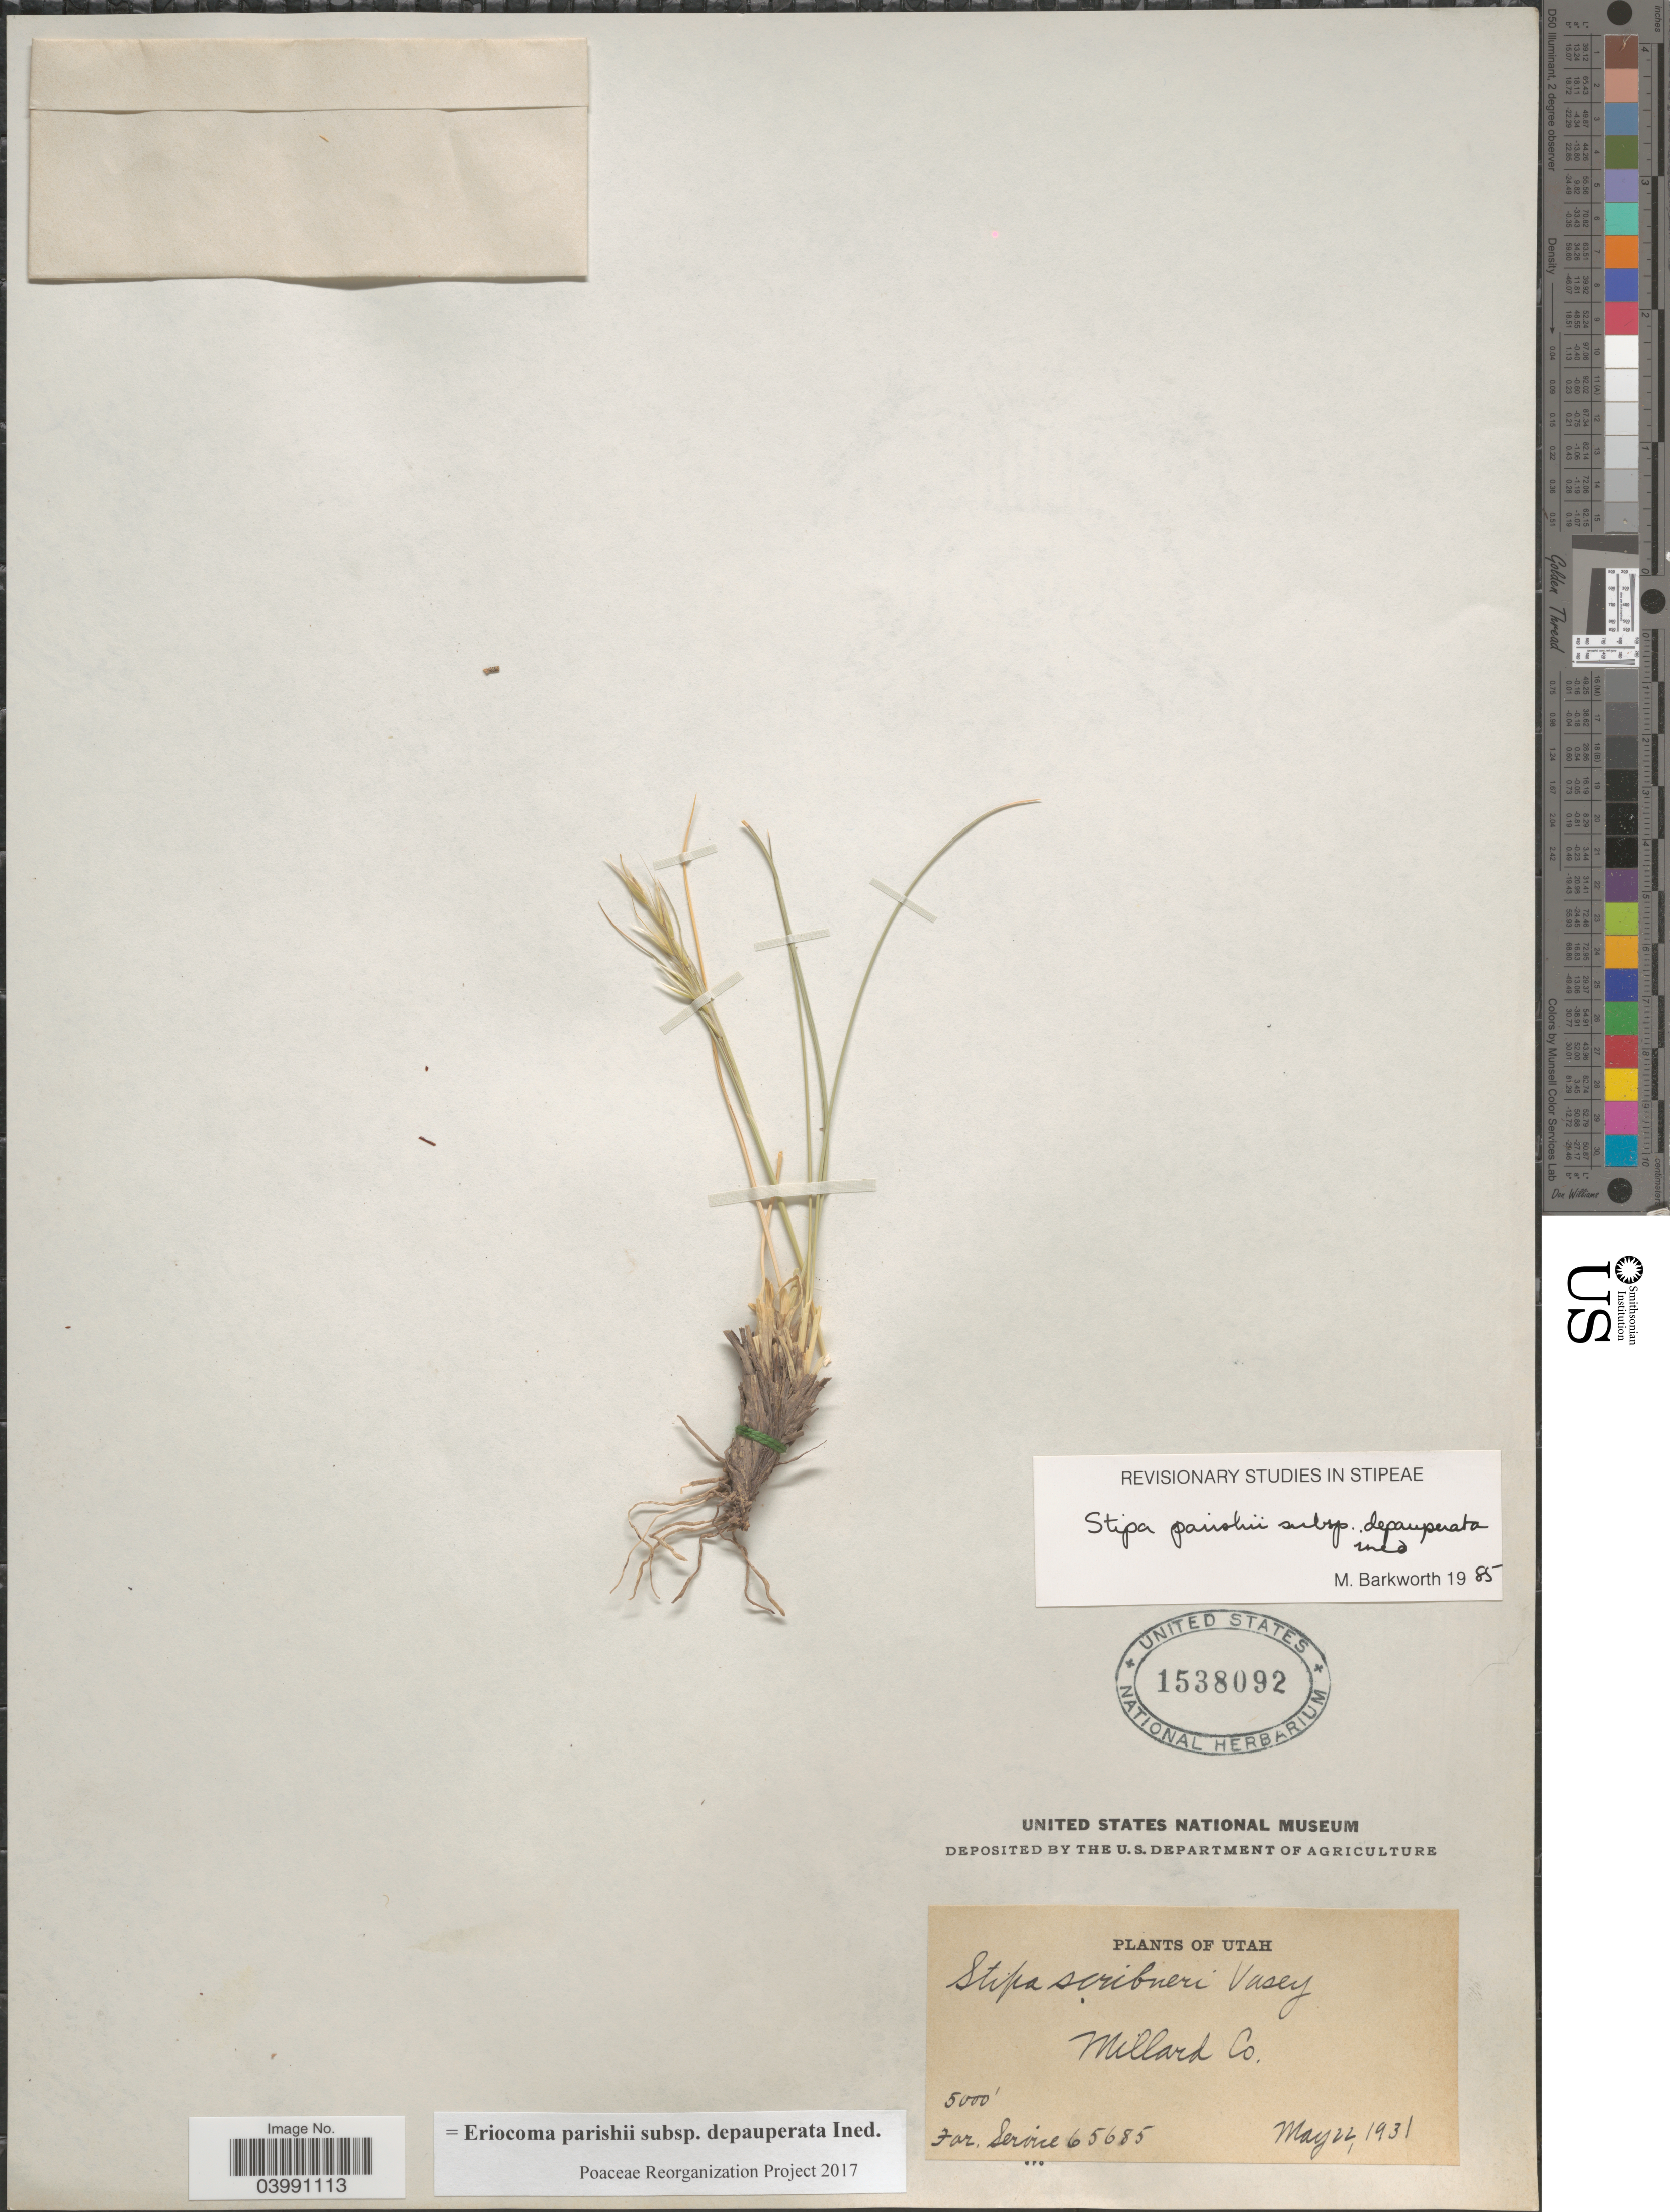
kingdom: Plantae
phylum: Tracheophyta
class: Liliopsida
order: Poales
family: Poaceae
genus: Eriocoma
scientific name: Eriocoma parishii subsp. depauperata ined.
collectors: Forest Service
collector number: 65685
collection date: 1931-05-22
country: United States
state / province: Utah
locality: Millard Co.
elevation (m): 1524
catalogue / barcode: US 1538092